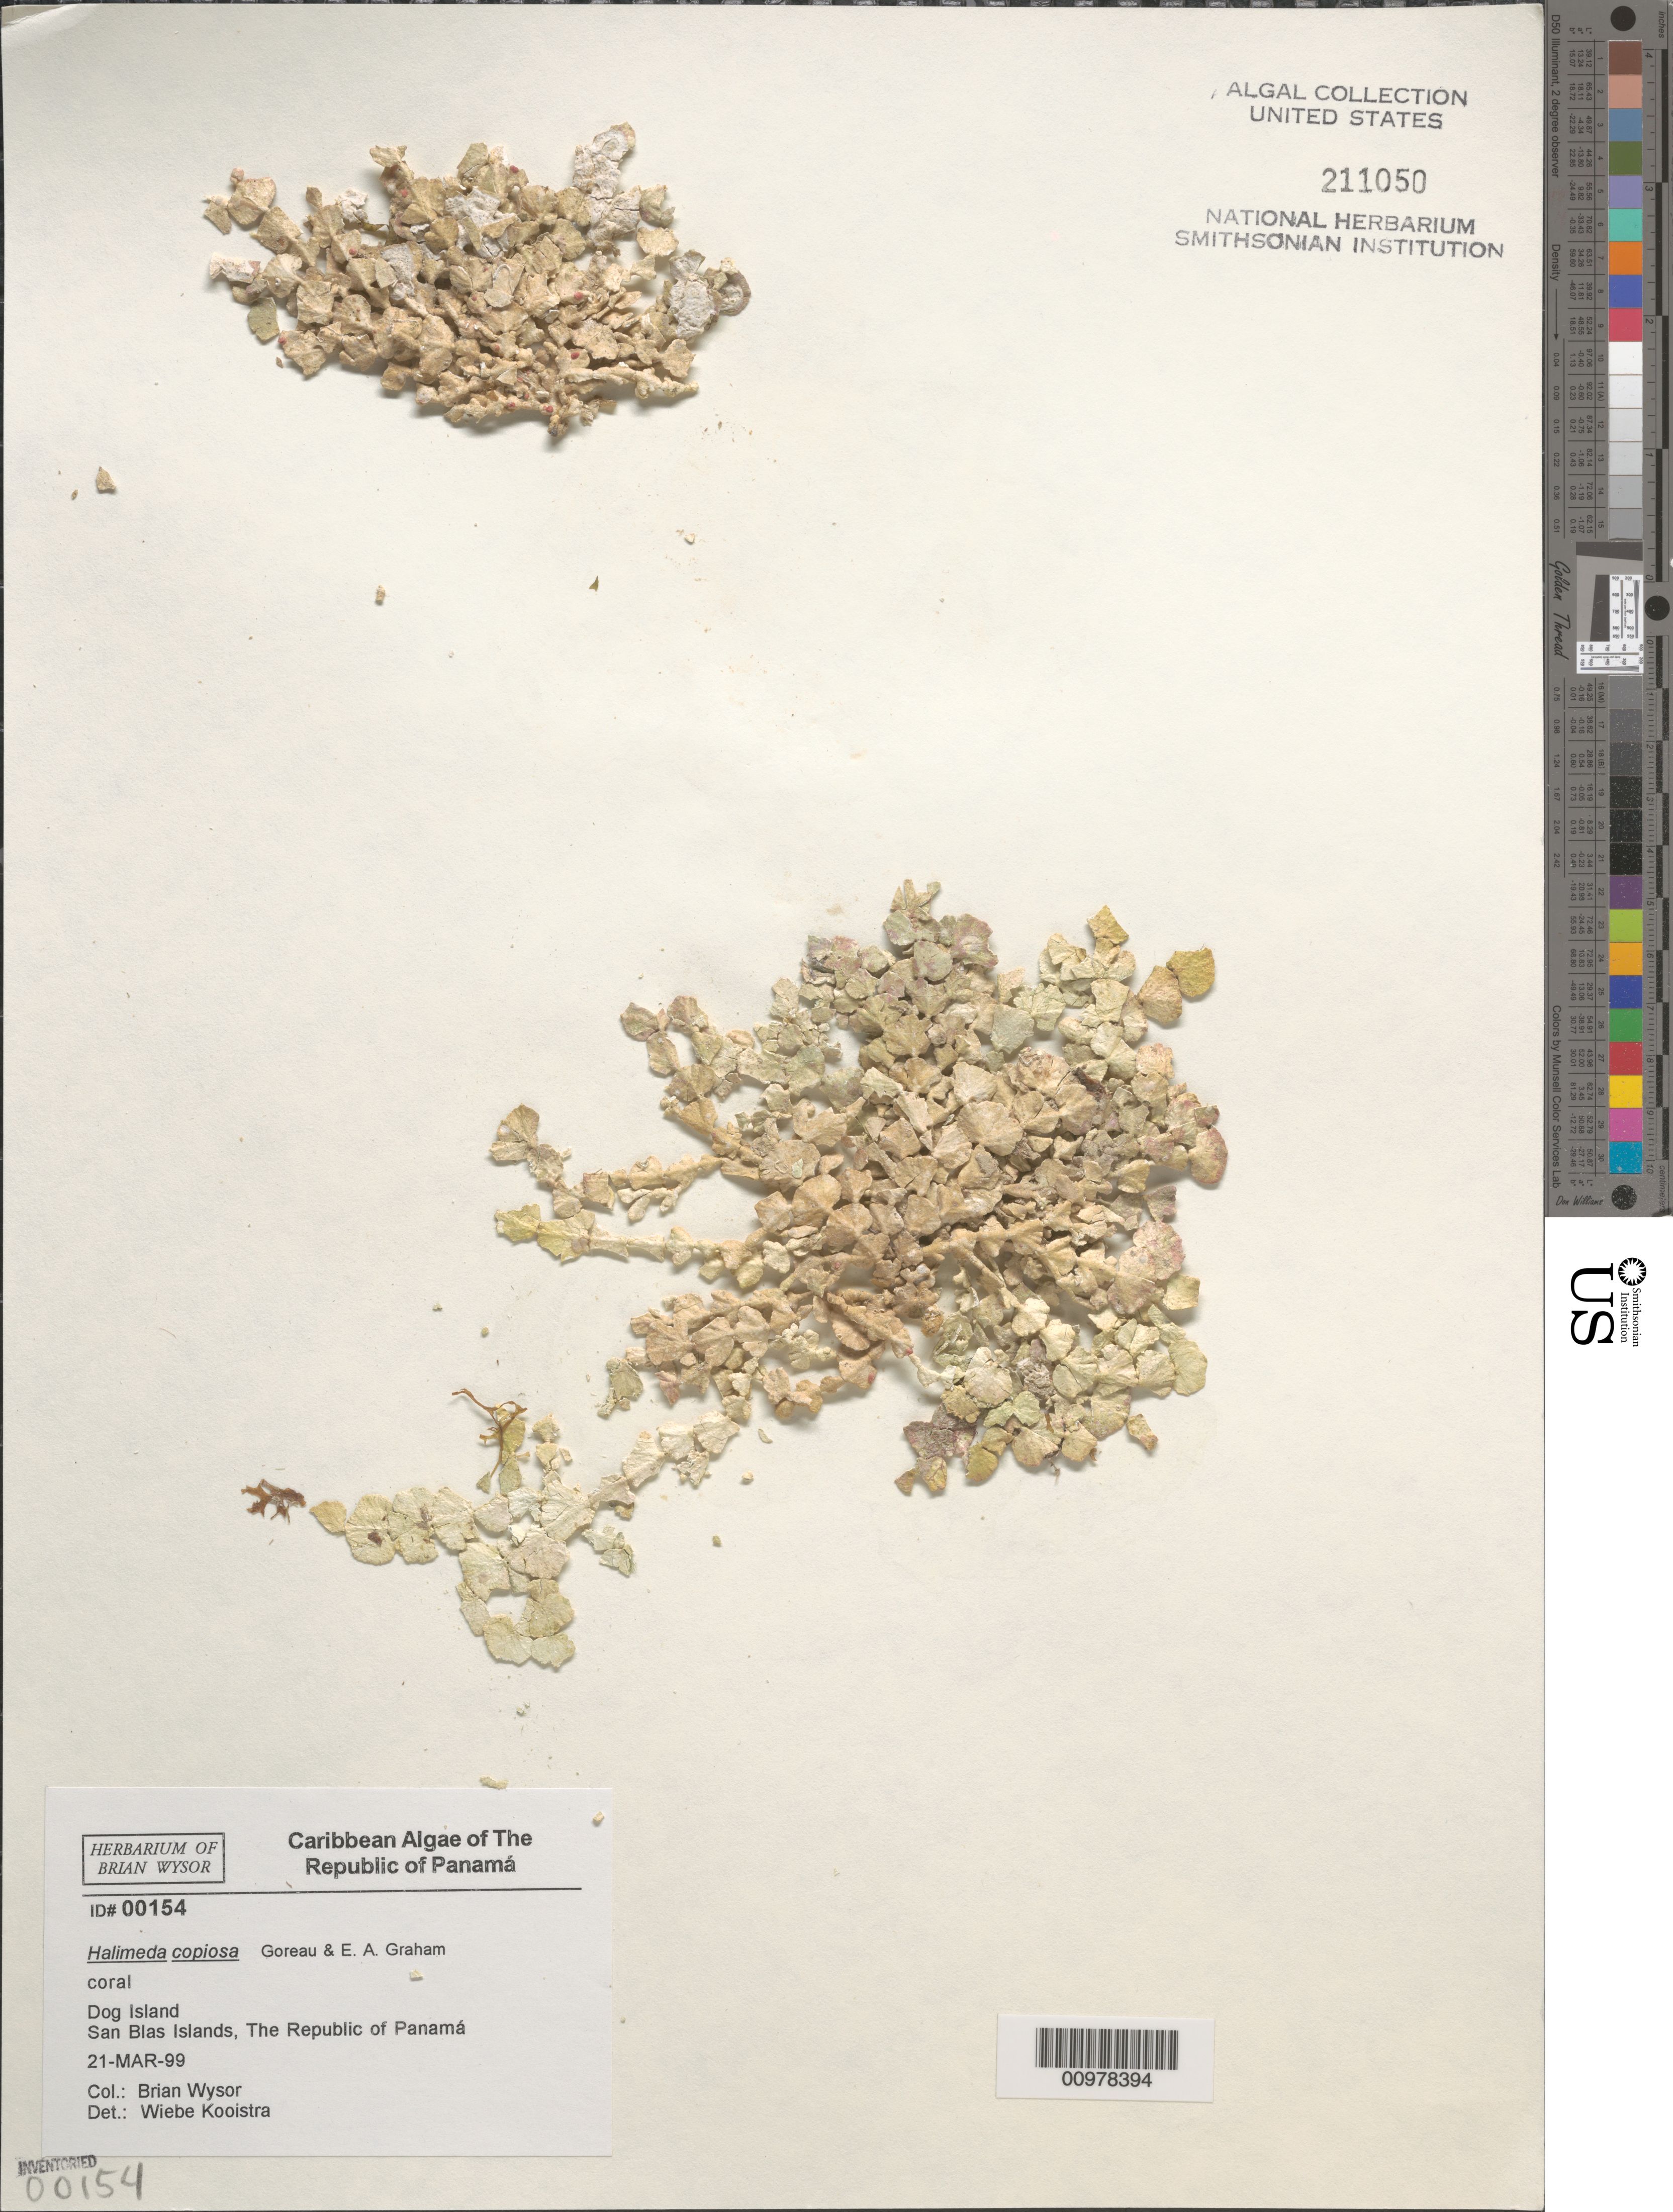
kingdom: Plantae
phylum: Chlorophyta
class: Ulvophyceae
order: Bryopsidales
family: Halimedaceae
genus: Halimeda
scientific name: Halimeda copiosa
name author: Goreau & E.A. Graham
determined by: Kooistra, Wiebe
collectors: B. Wysor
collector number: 00154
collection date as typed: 21 Mar 1999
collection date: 1999-03-21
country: Panama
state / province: Kuna Yala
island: Dog Island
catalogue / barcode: US 211050